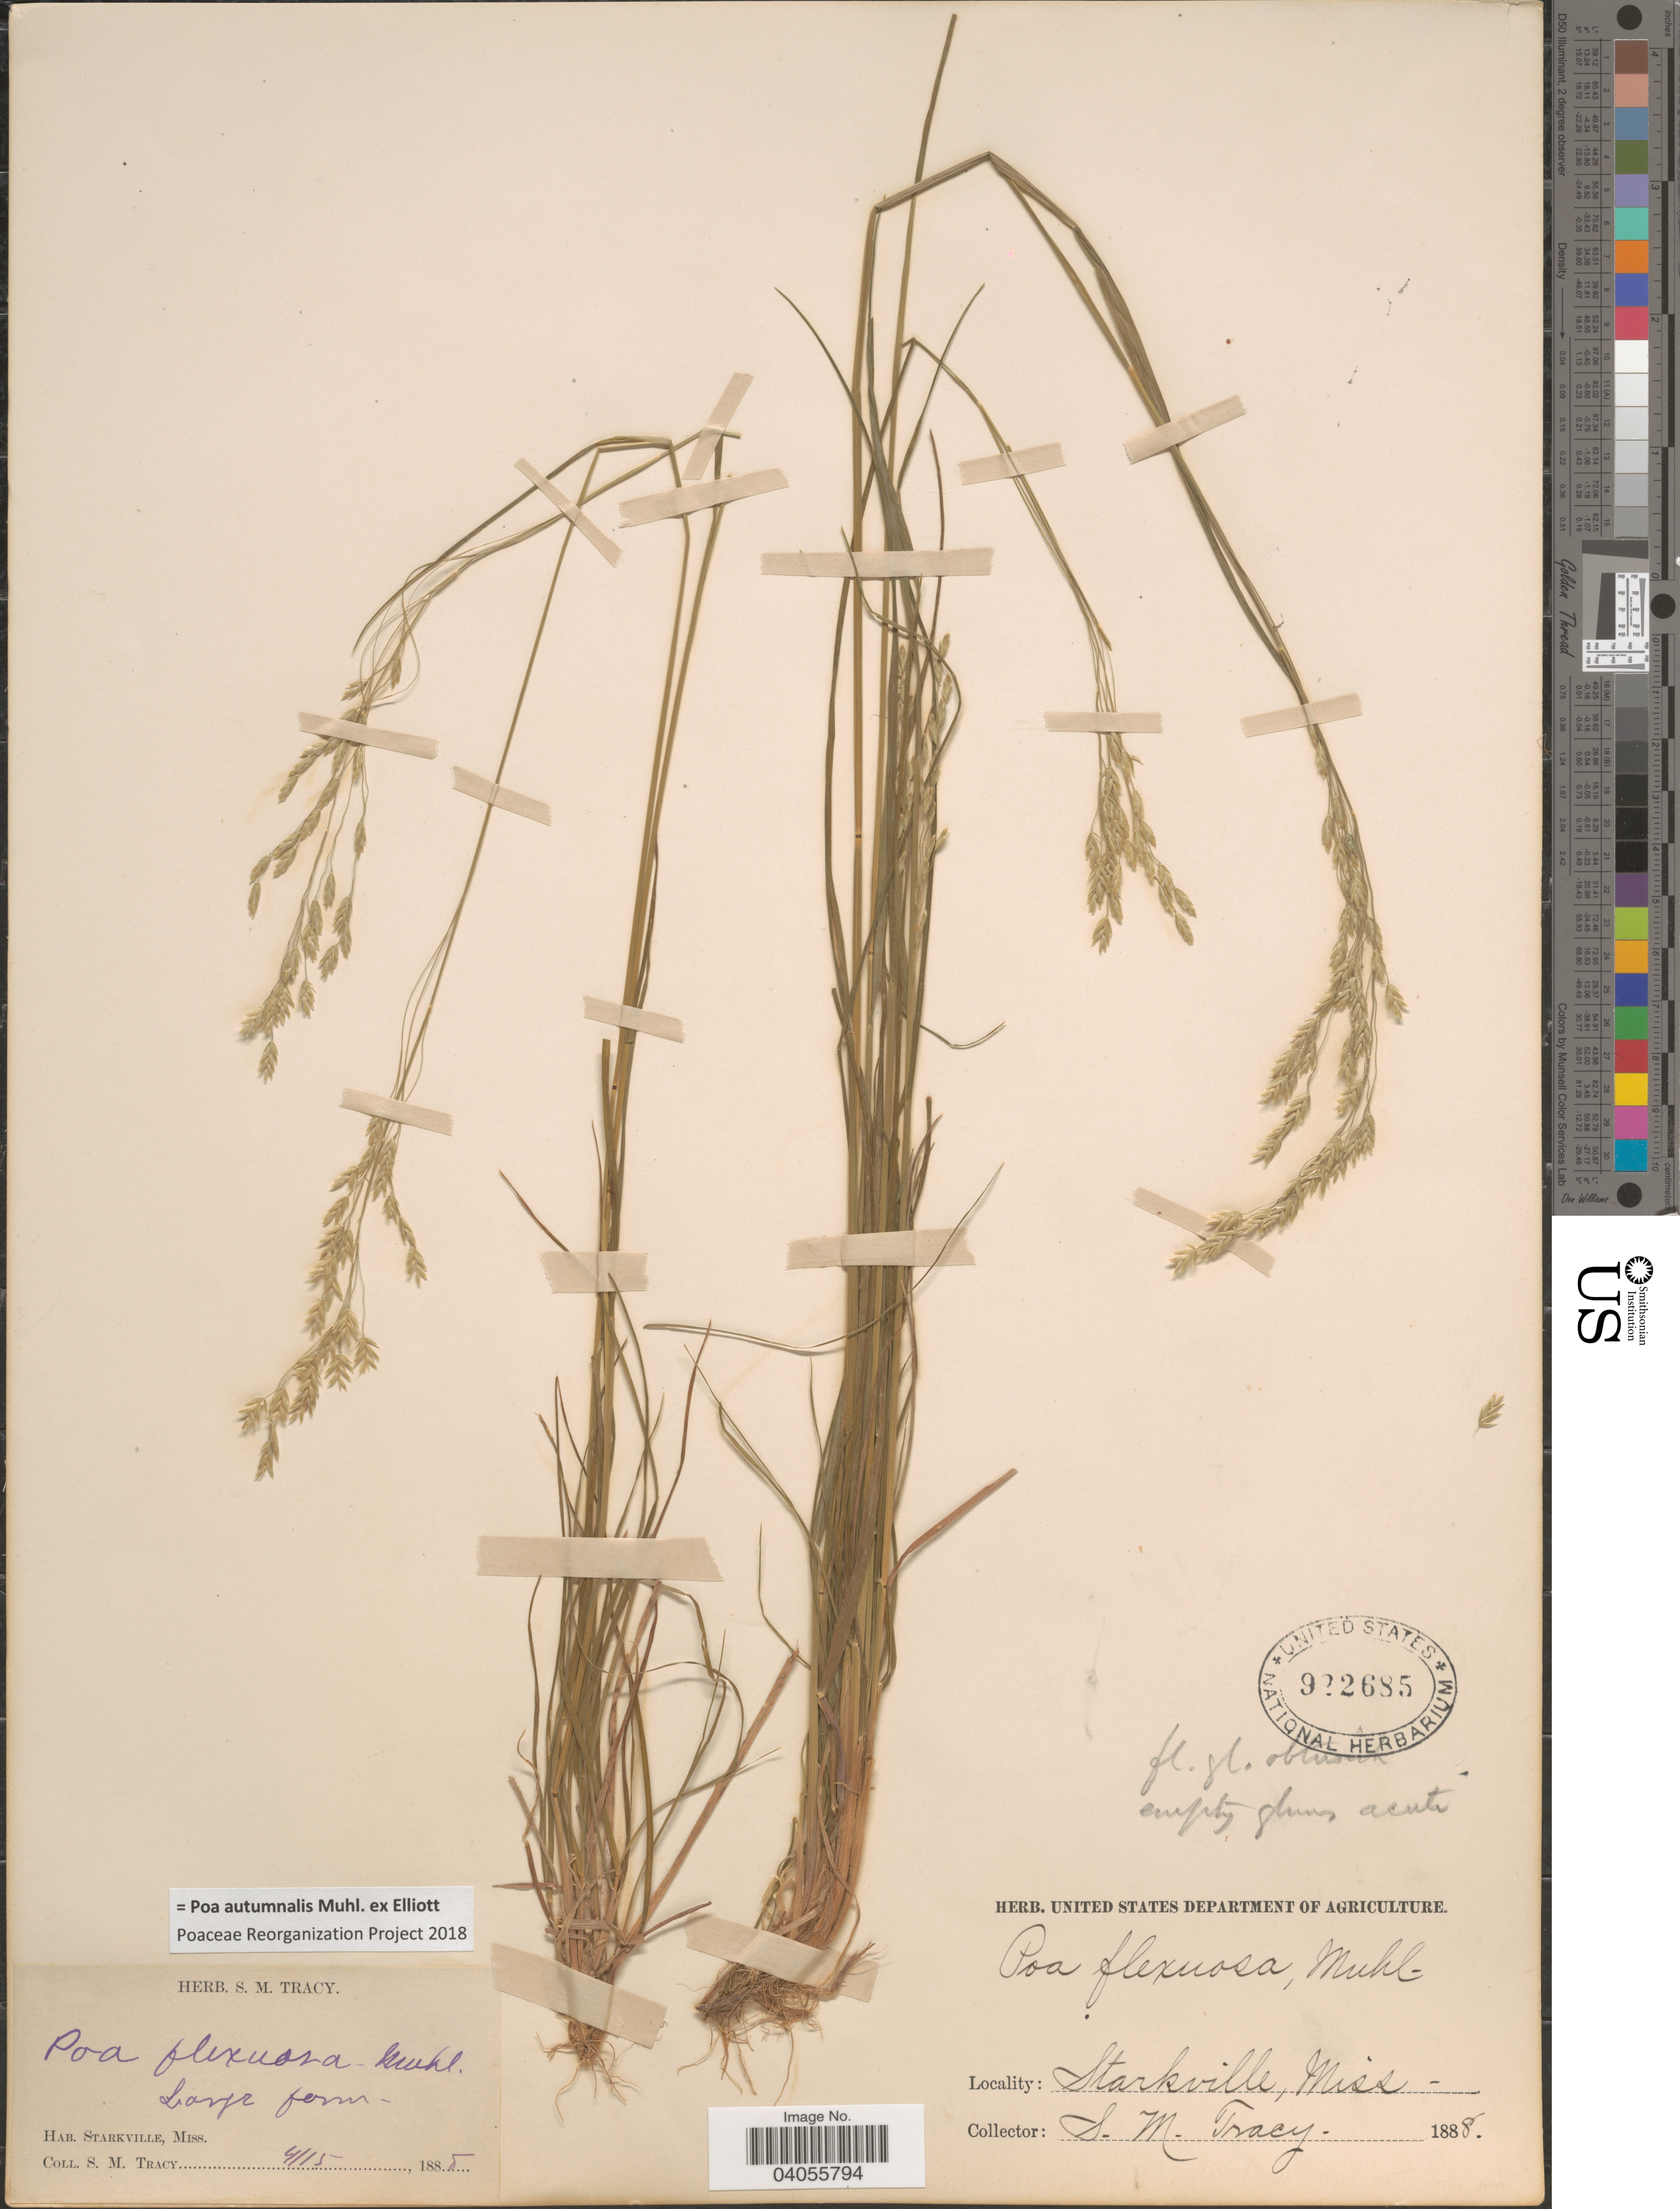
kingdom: Plantae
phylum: Tracheophyta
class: Liliopsida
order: Poales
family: Poaceae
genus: Poa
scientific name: Poa autumnalis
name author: Muhl. ex Elliott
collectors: S. M. Tracy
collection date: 1888-04-15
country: United States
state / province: Mississippi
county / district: Oktibbeha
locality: Starkville.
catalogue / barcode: US 922685